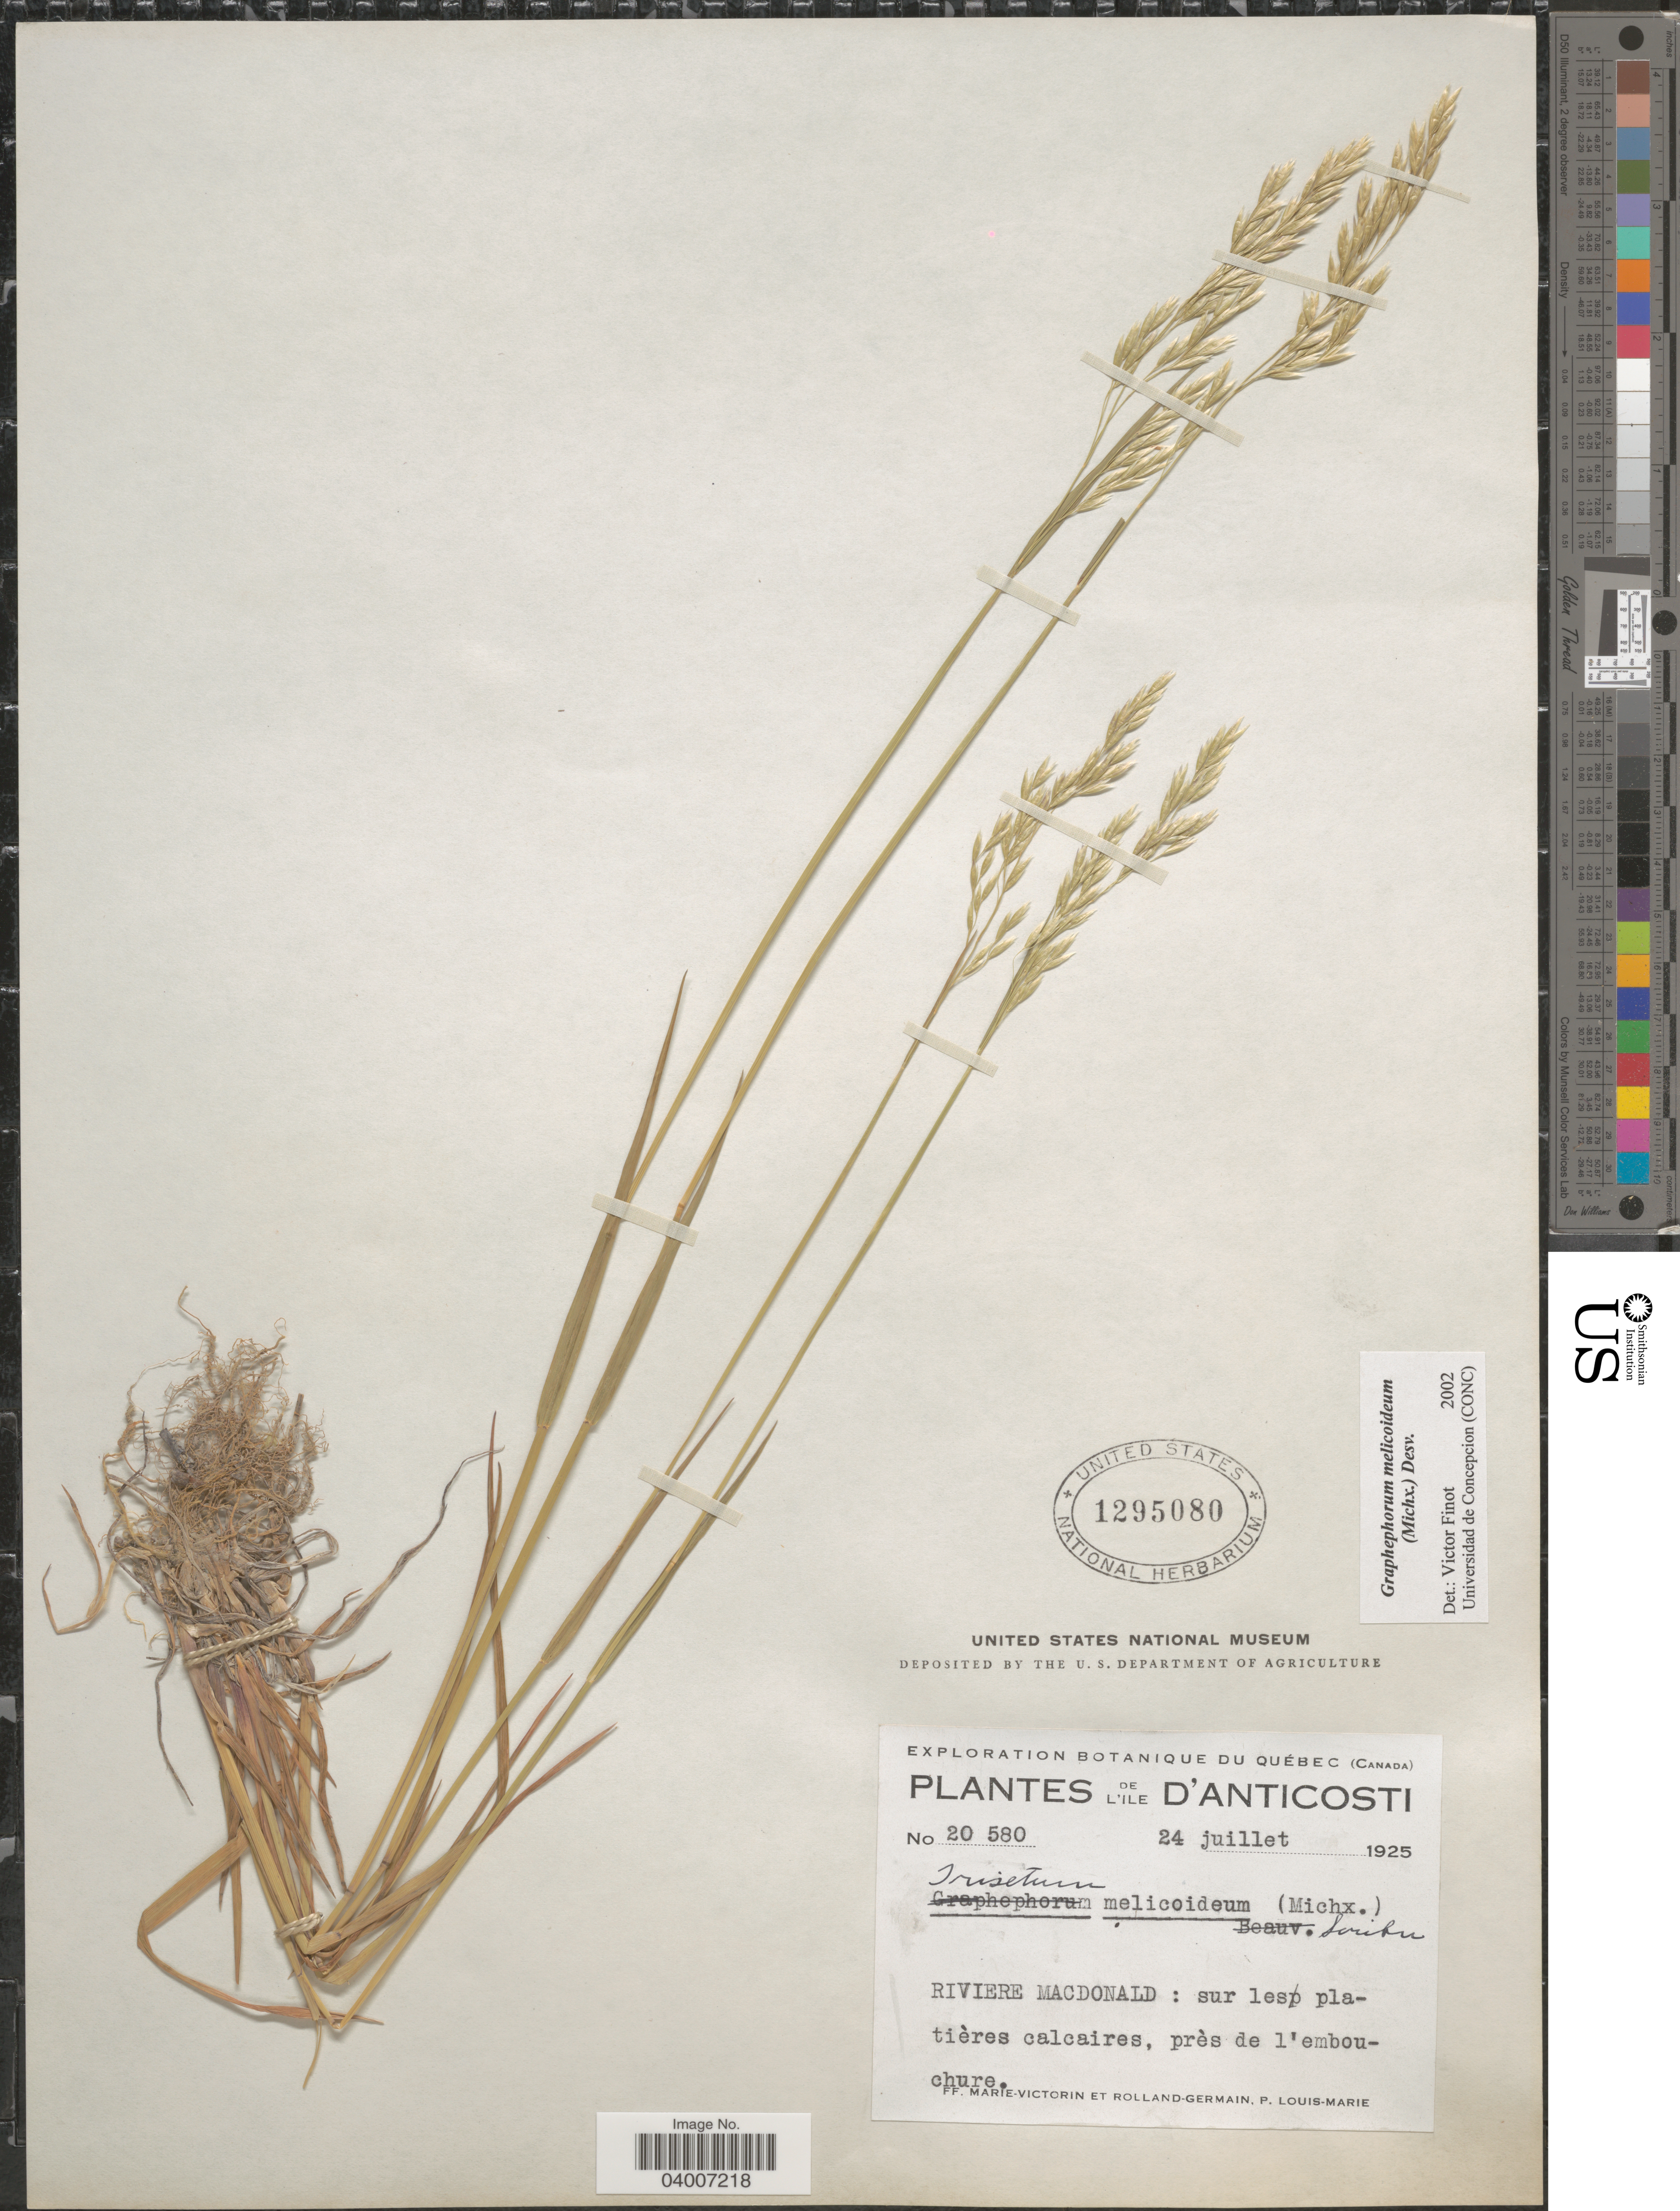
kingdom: Plantae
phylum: Tracheophyta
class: Liliopsida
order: Poales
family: Poaceae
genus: Graphephorum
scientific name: Graphephorum melicoides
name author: (F. Michx.) Desv.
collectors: F. Marie-Victorin, Rolland-Germain & L.-M. LaLonde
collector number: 20580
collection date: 1925-07-24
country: Canada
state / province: Quebec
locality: L'Ile D'Anticosti. Riviere Macdonal: sur les platières calcaires, près de l'embouchure.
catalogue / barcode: US 1295080